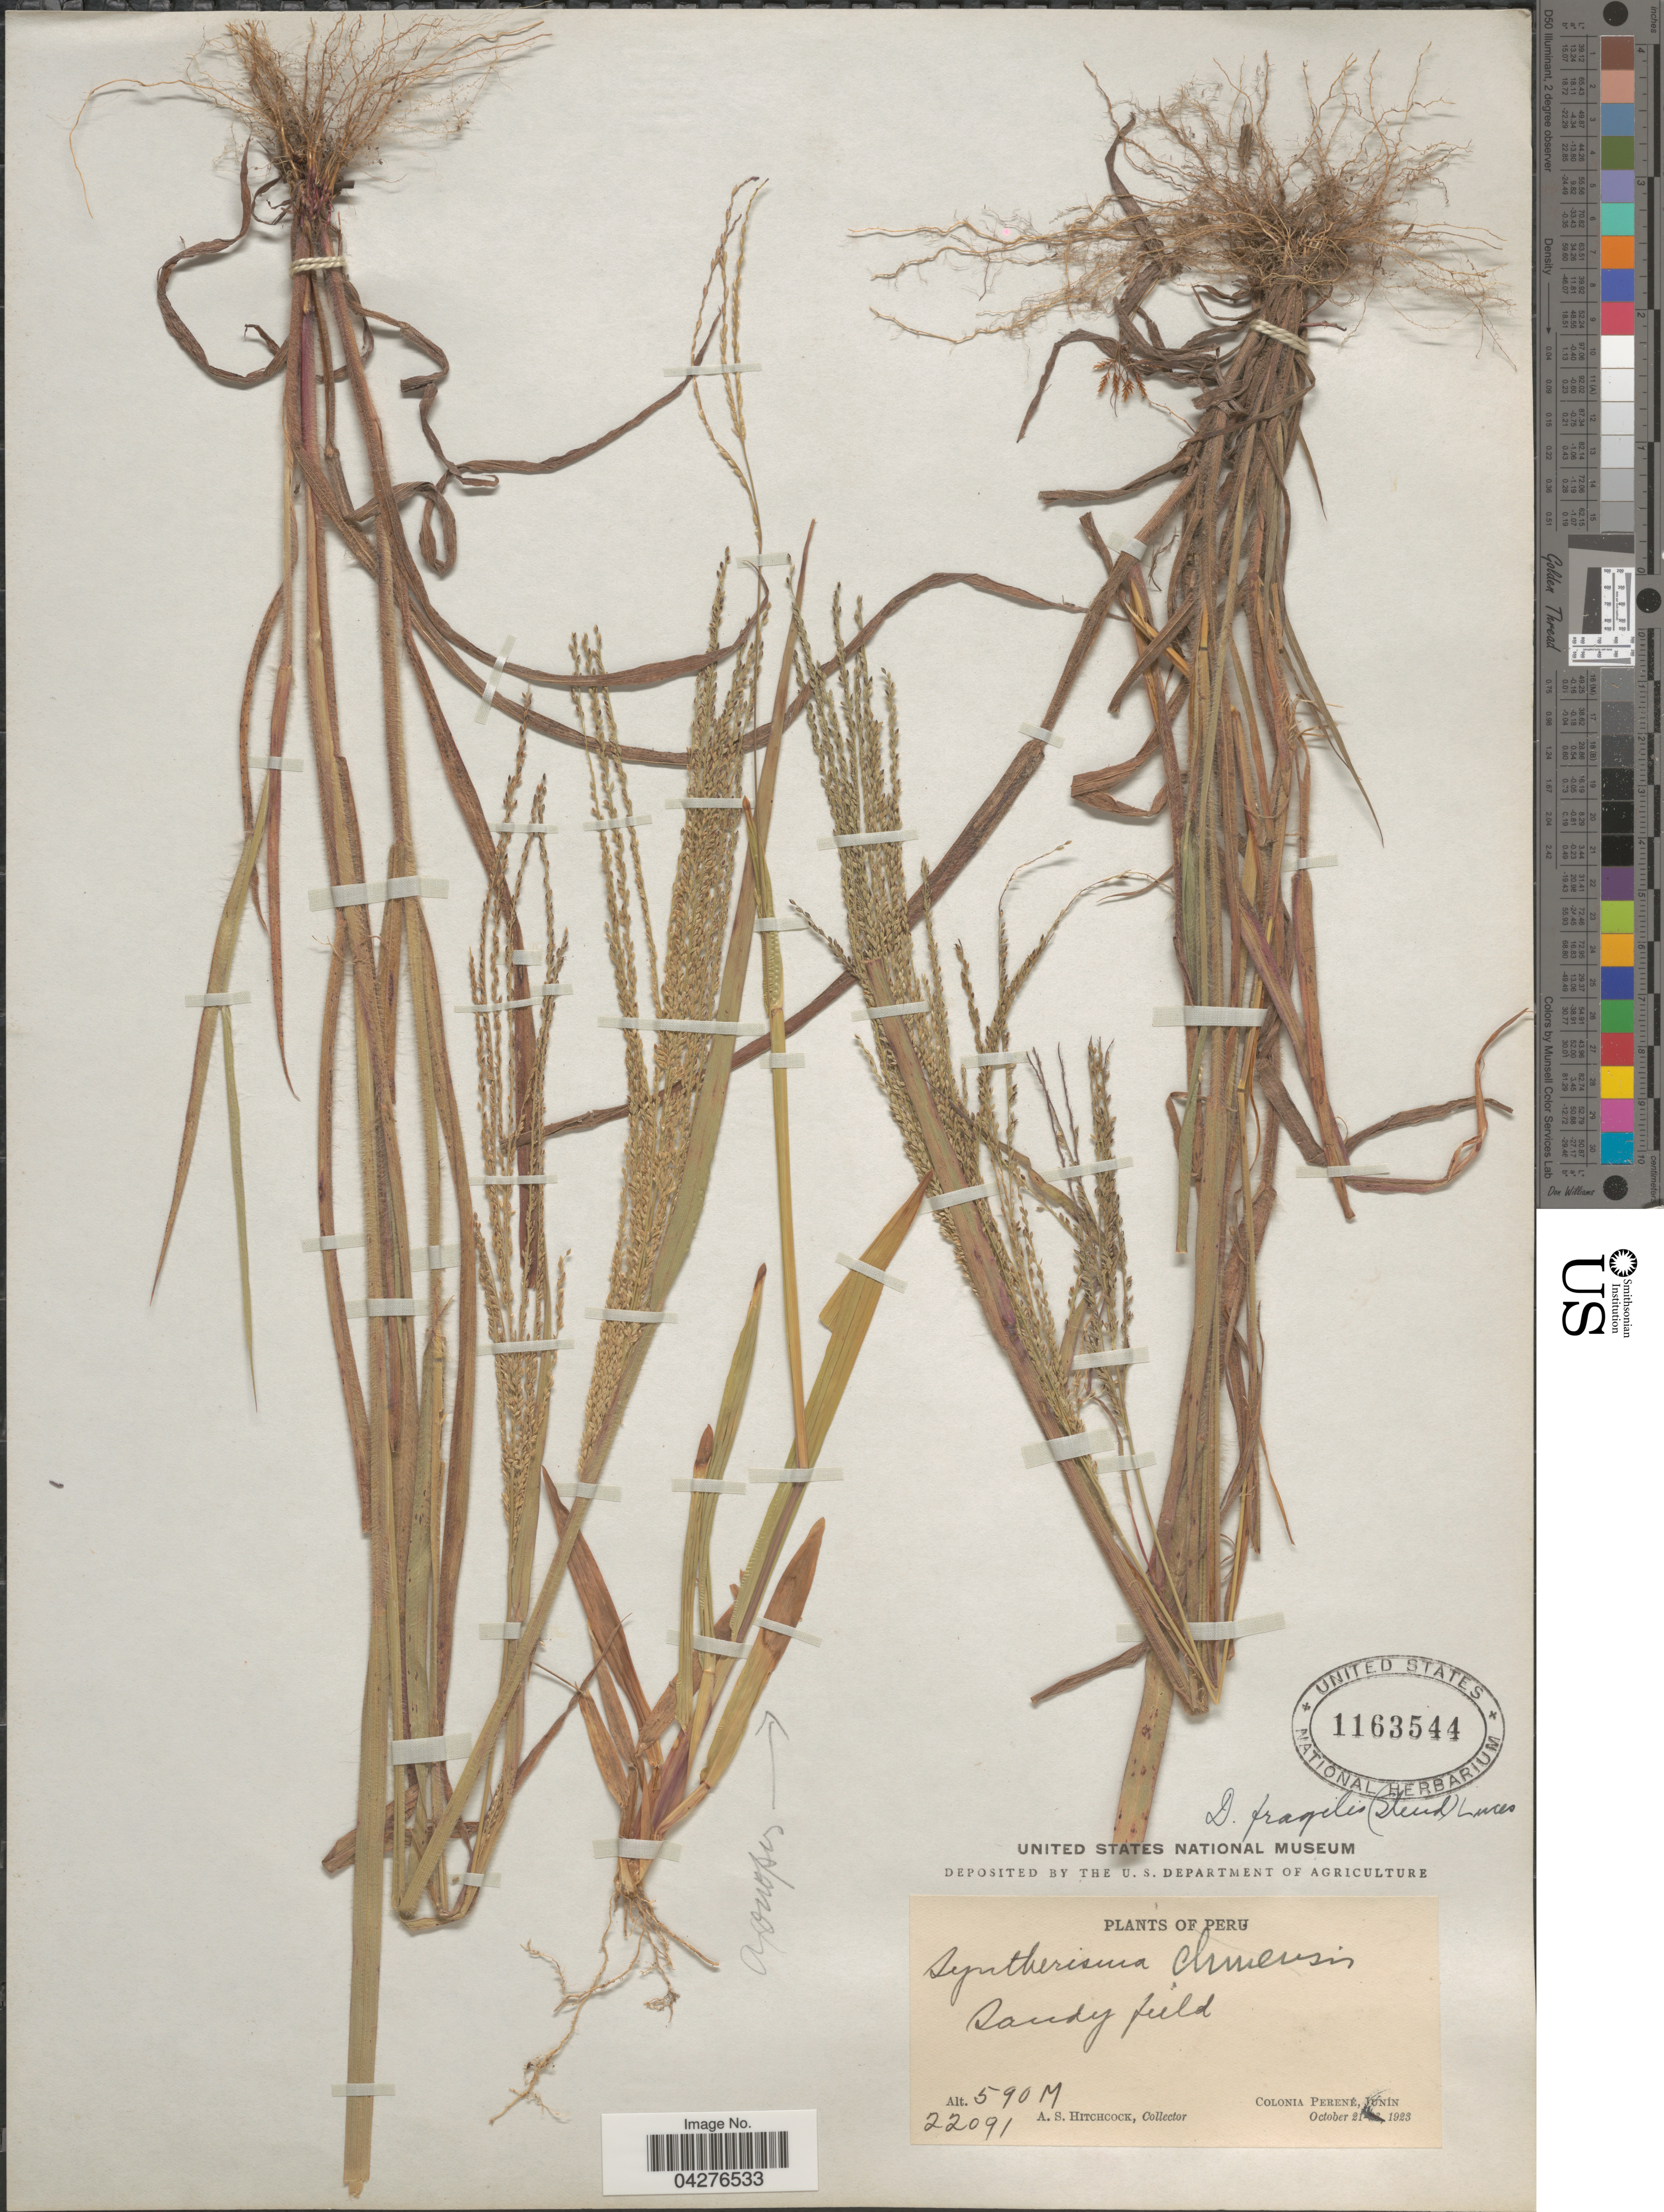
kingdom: Plantae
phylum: Tracheophyta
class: Liliopsida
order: Poales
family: Poaceae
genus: Digitaria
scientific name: Digitaria fragilis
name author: (Steud.) Luces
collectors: A. S. Hitchcock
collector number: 22091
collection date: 1923-10-21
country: Peru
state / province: Junín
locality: Sandy field. Colonia Perené.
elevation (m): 590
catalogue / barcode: US 1163544